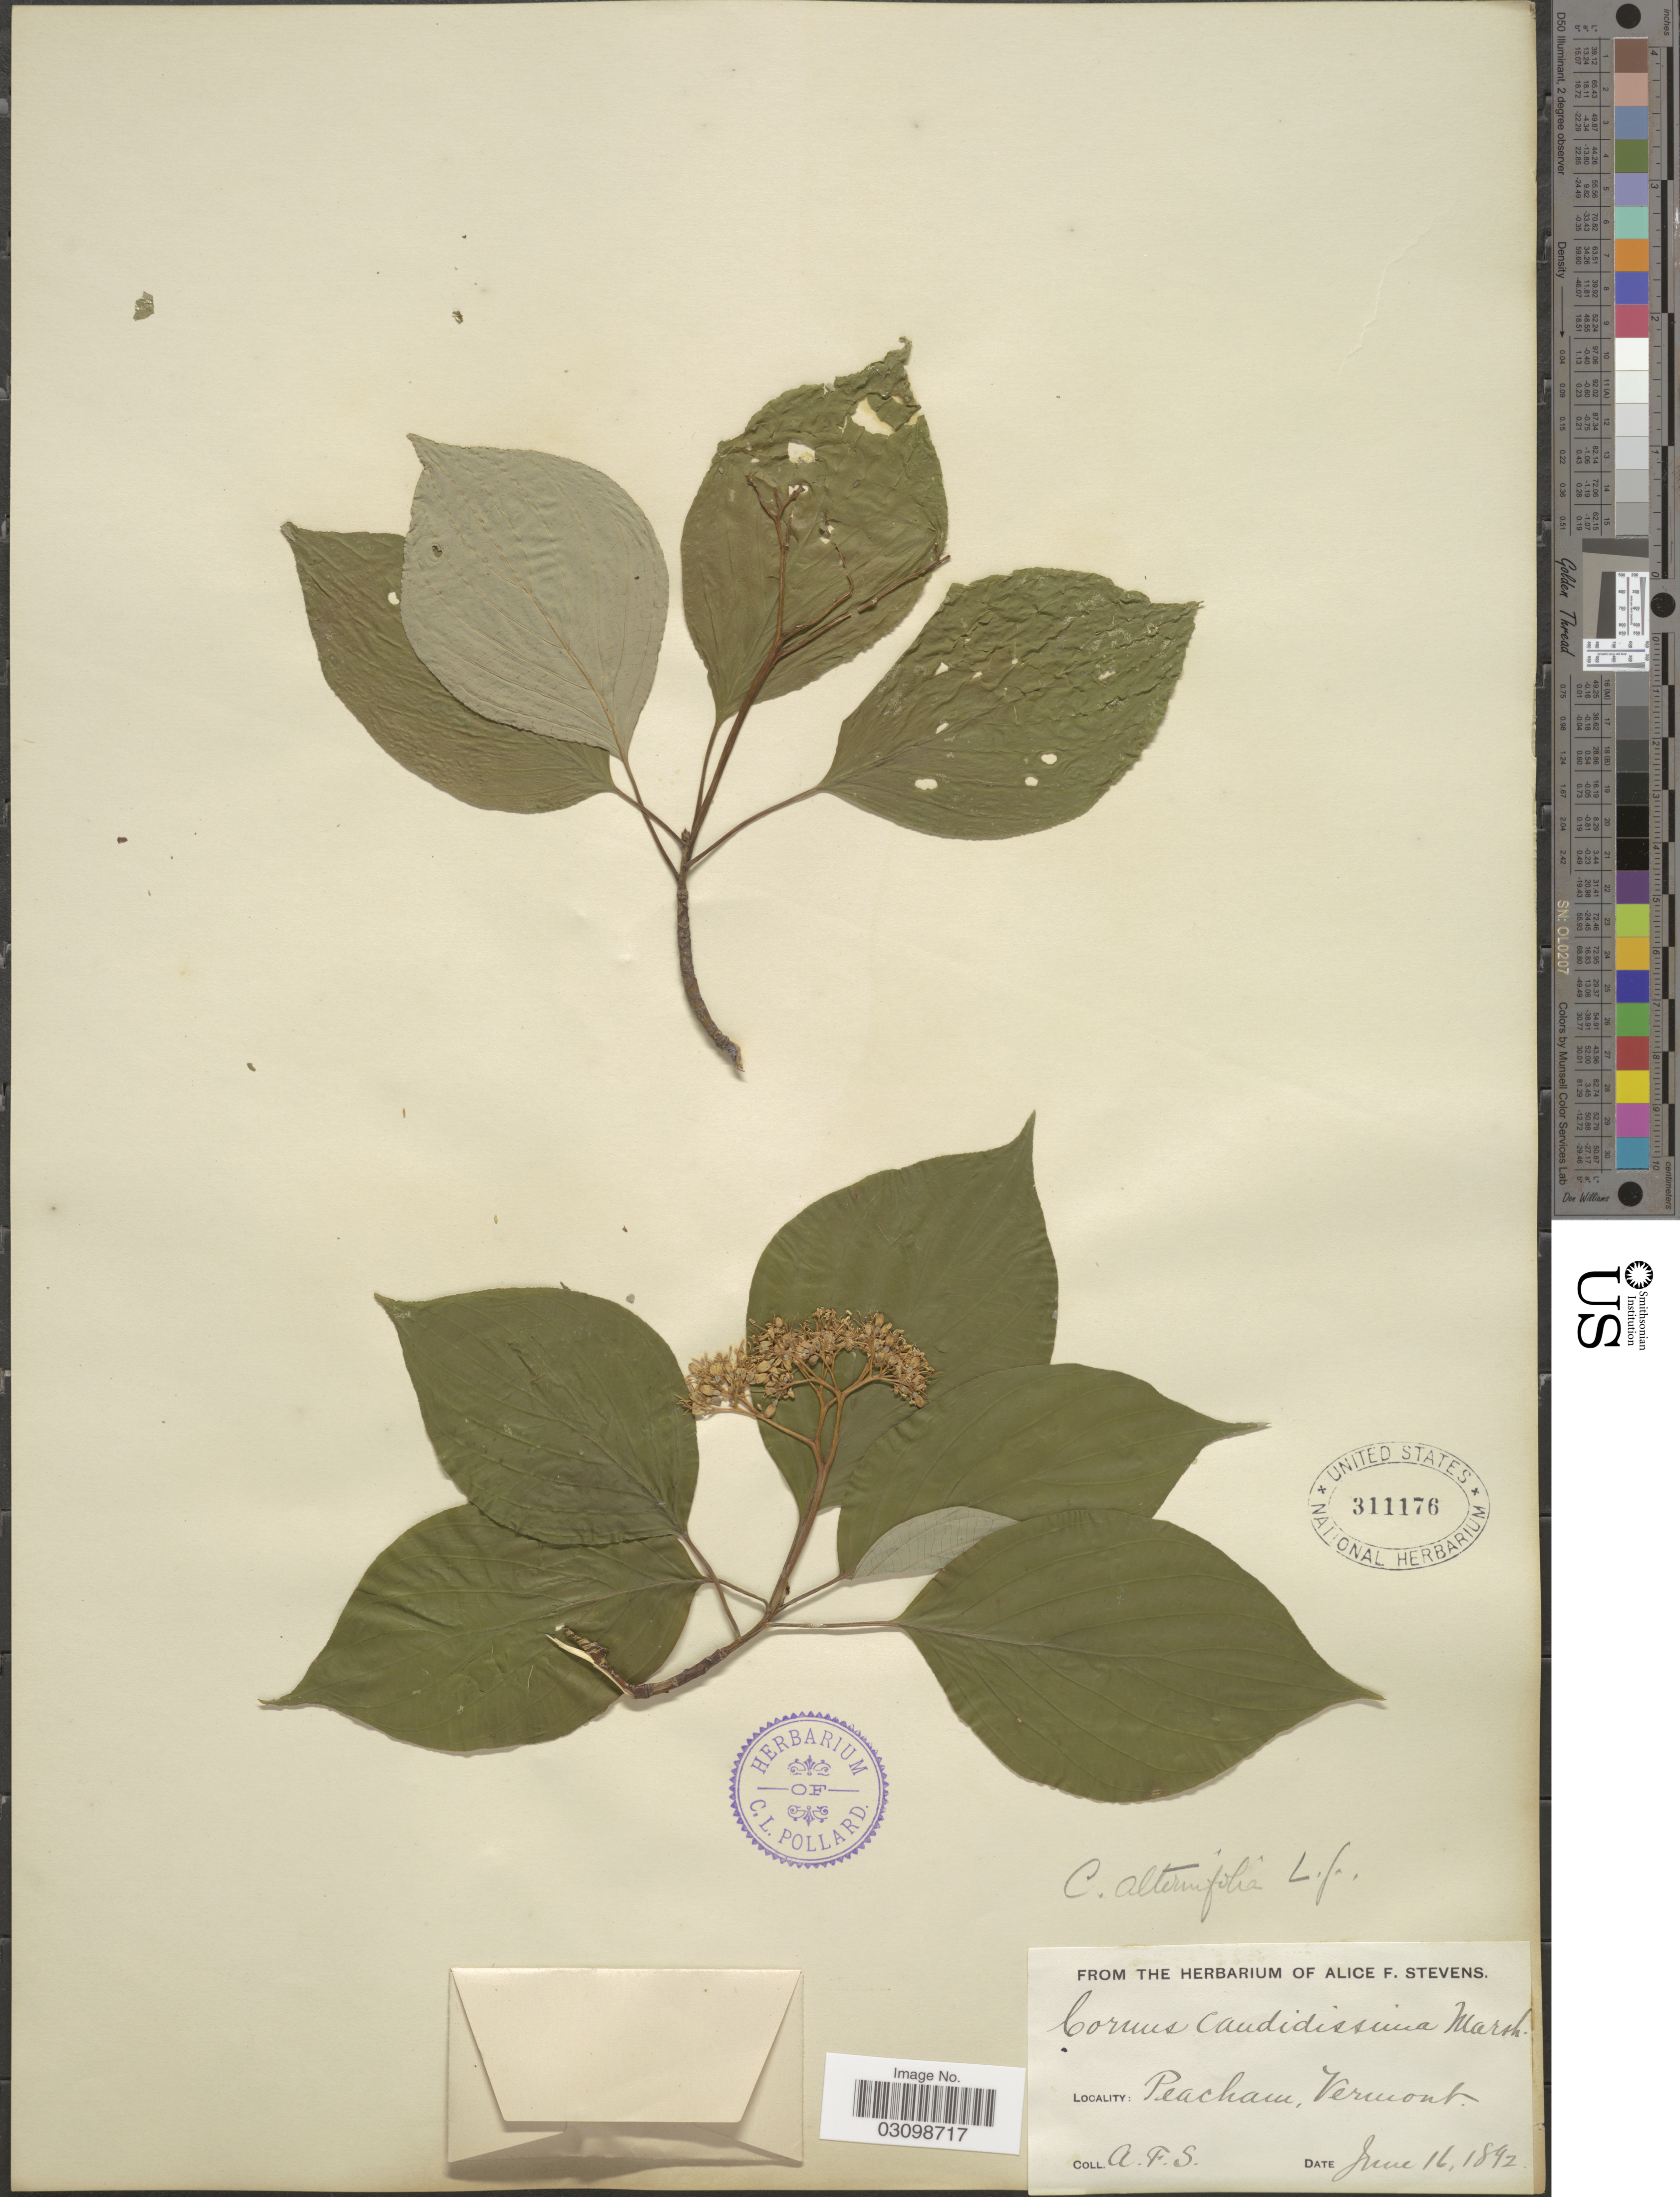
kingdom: Plantae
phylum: Tracheophyta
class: Magnoliopsida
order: Cornales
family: Cornaceae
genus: Cornus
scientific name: Cornus alternifolia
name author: L.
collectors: A. Stevens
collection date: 1892-06-16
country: United States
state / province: Vermont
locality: Peacham.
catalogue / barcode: US 311176